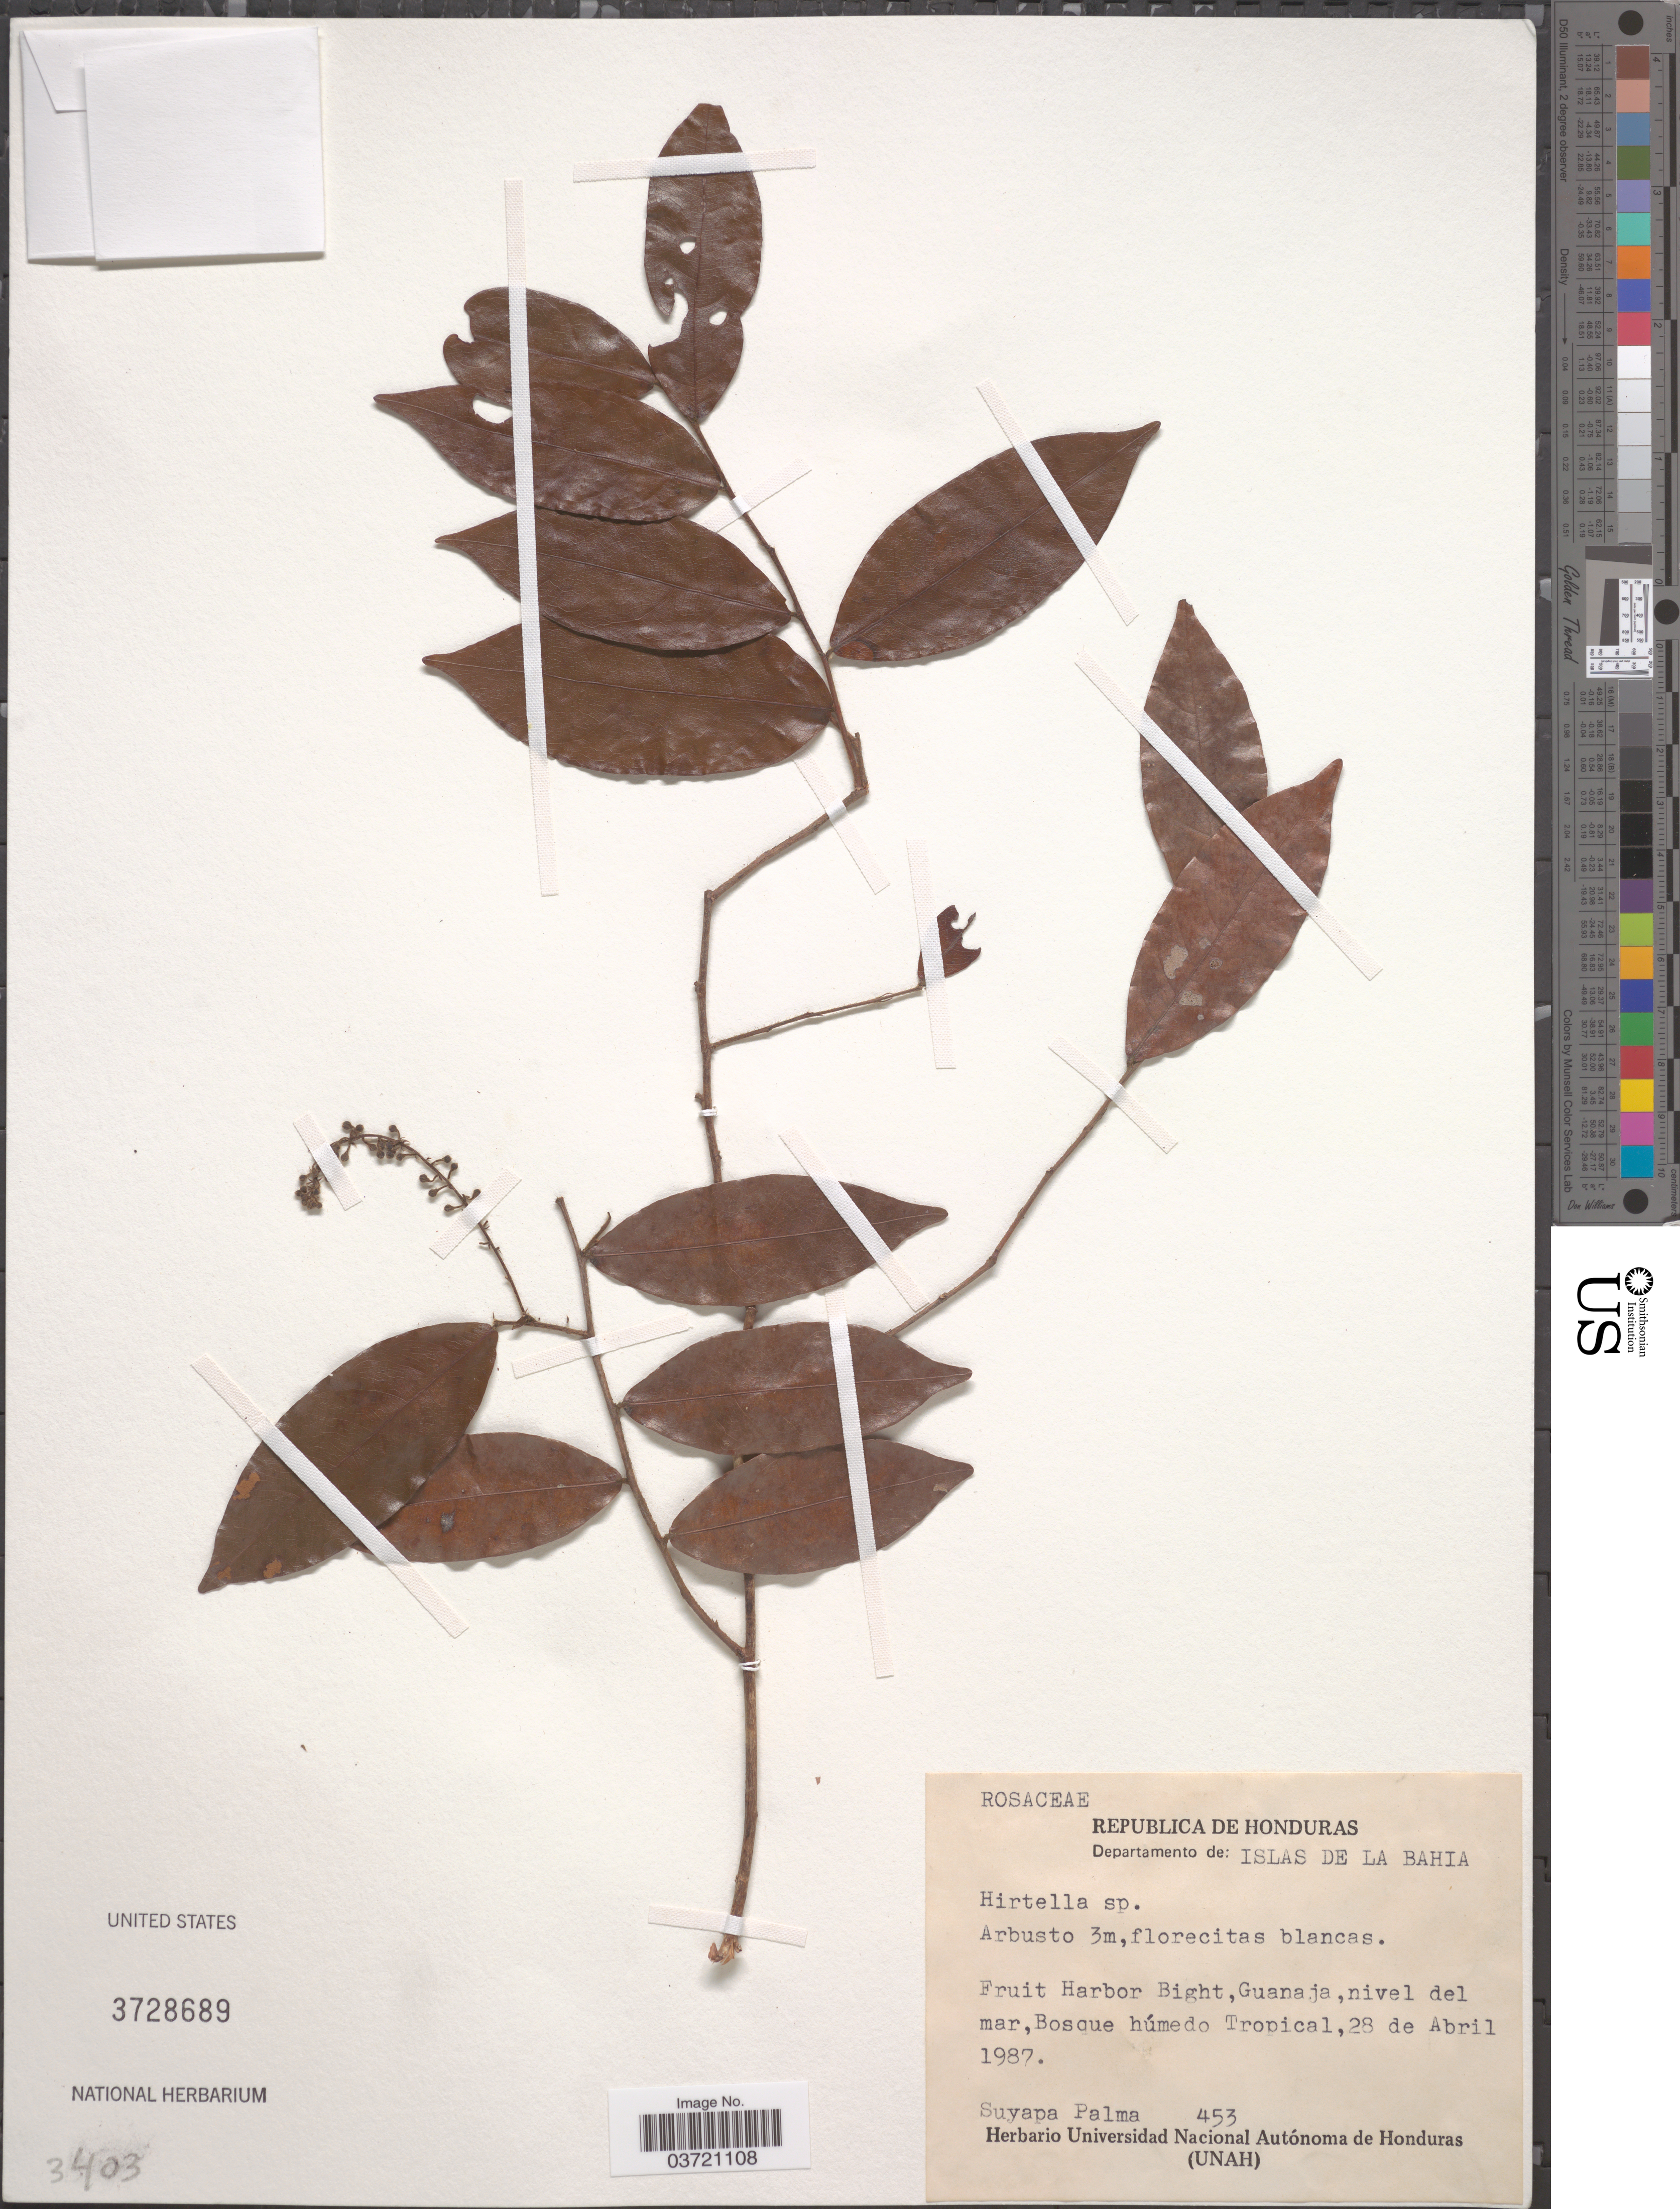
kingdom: Plantae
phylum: Tracheophyta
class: Magnoliopsida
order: Malpighiales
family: Chrysobalanaceae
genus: Hirtella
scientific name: Hirtella sp.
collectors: S. Palma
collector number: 453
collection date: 1987-04-28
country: Honduras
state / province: Islas de la Bahía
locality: Departamento de: Islas de La Bahia. Fruit Harbor Bight, Guanaja, nivel del mar, Bosque húmedo Tropical.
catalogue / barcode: US 3728689